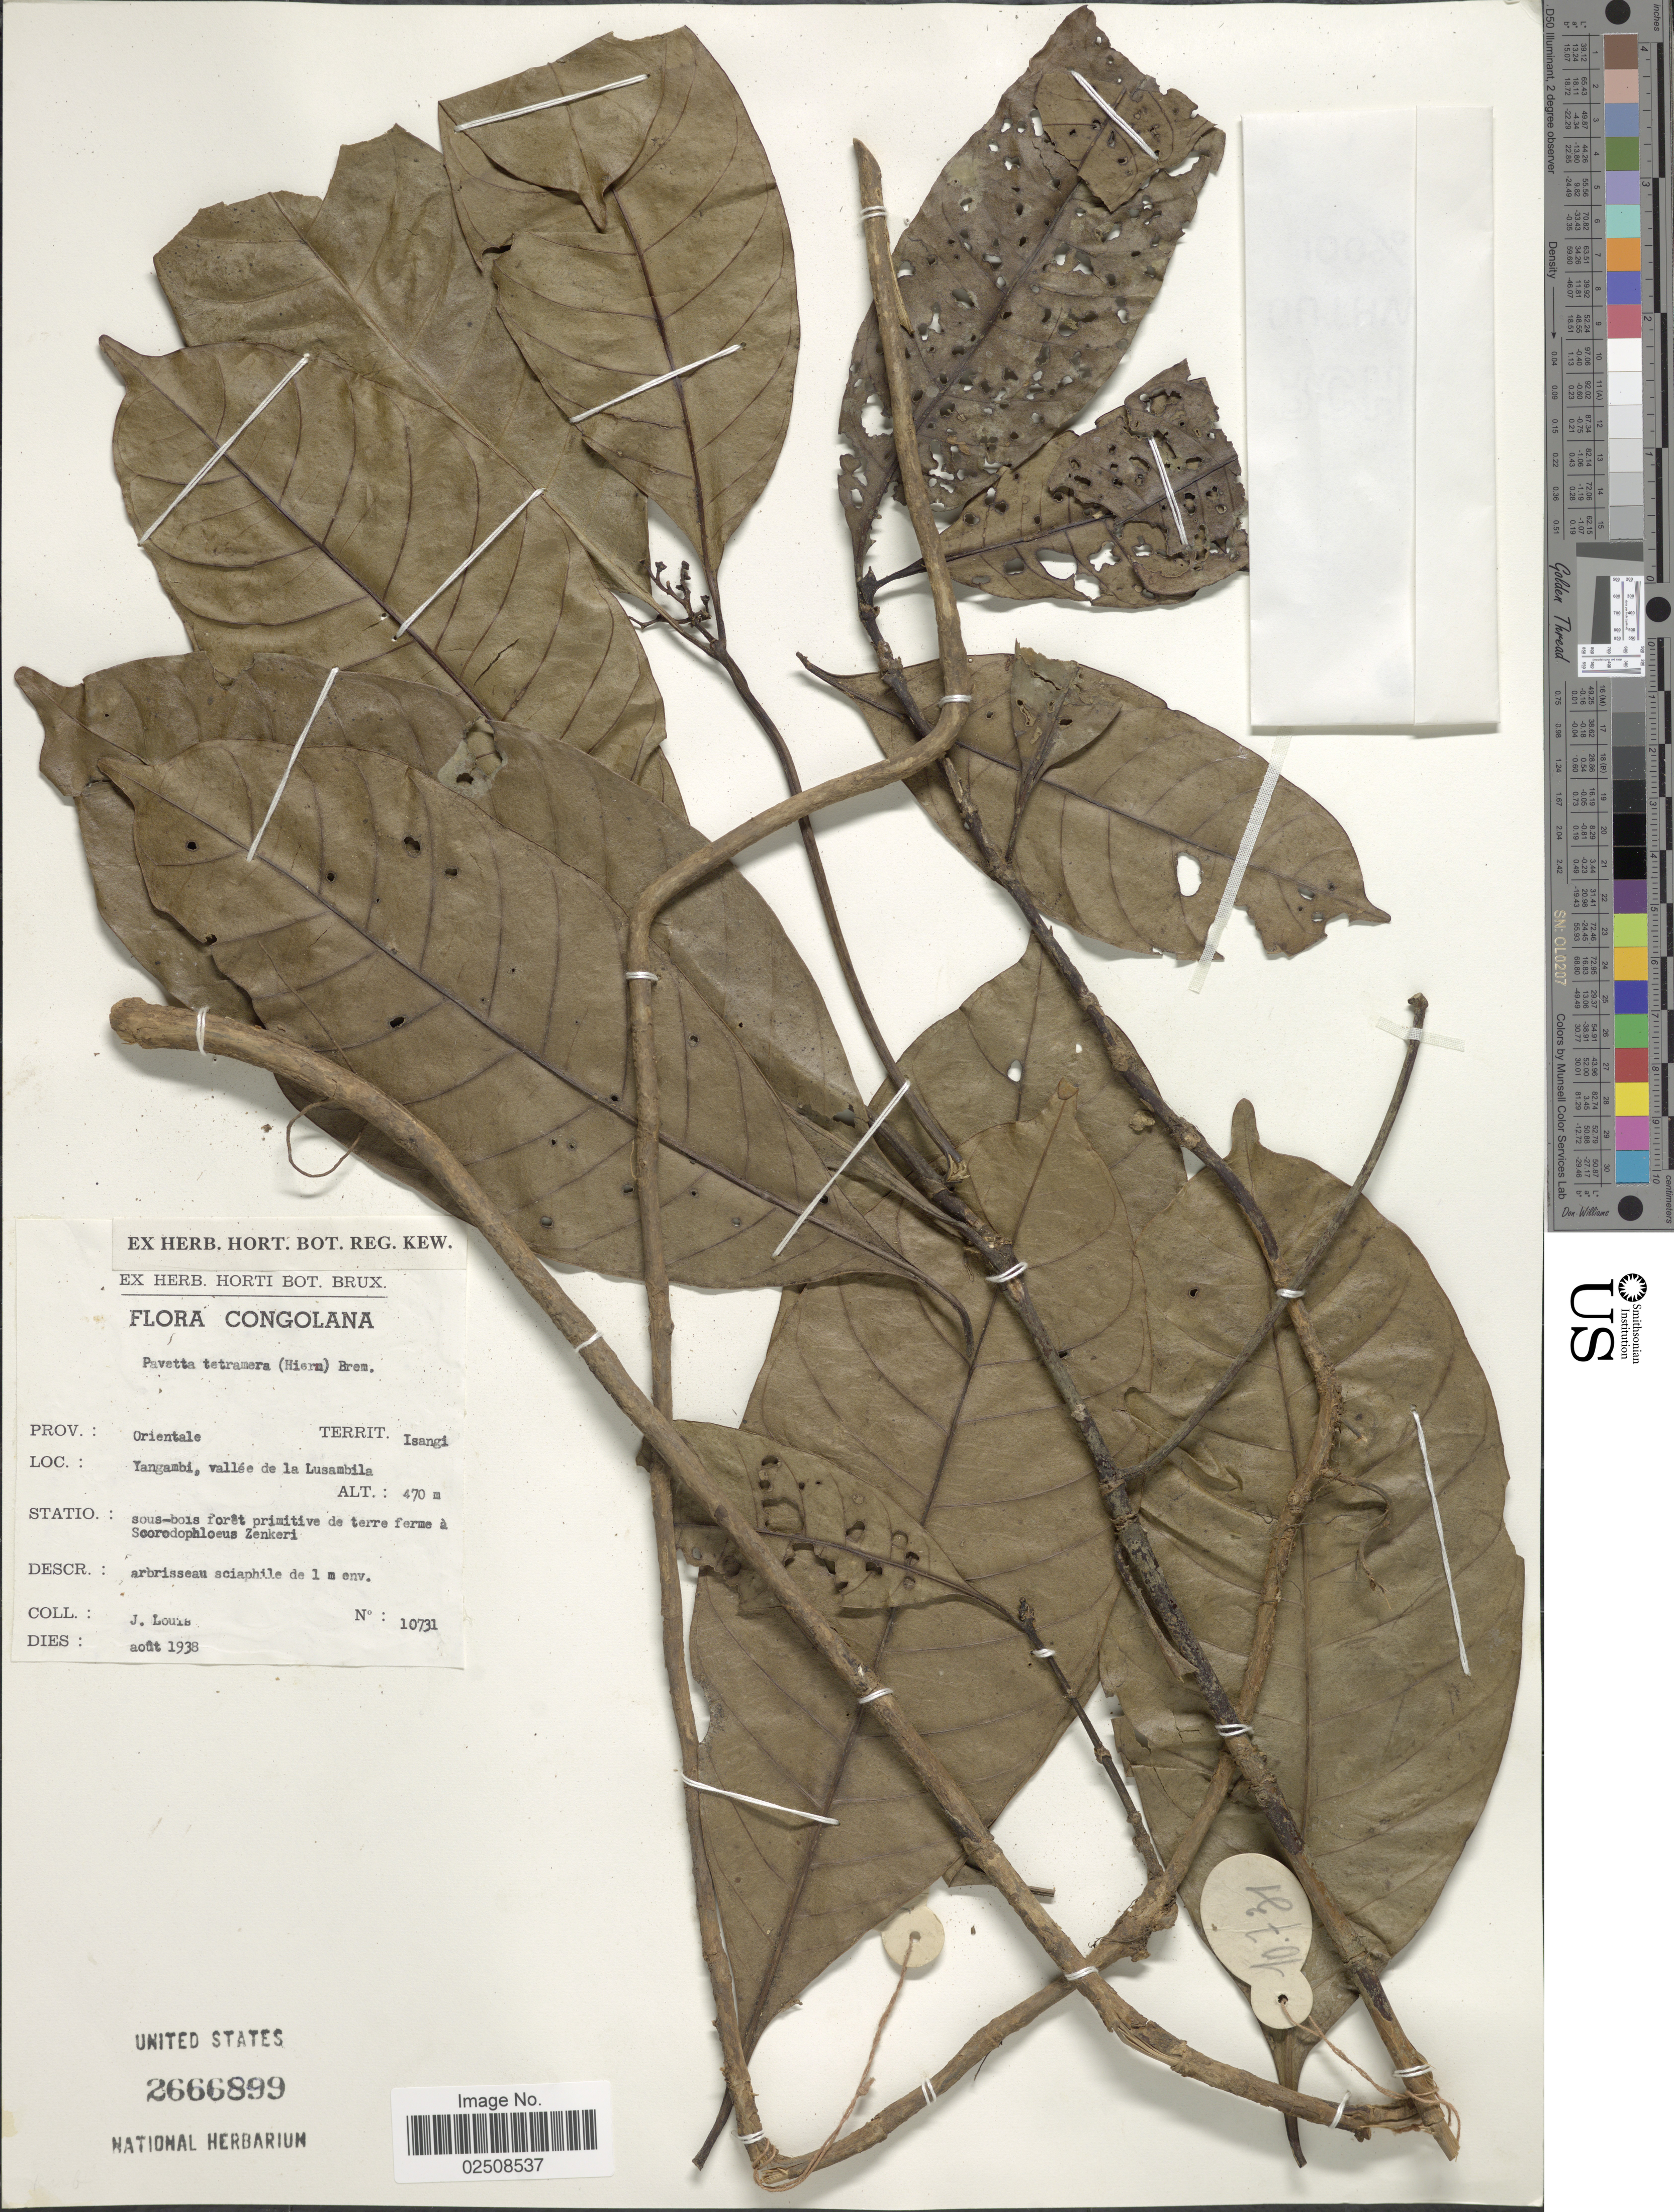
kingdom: Plantae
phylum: Tracheophyta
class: Magnoliopsida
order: Gentianales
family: Rubiaceae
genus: Pavetta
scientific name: Pavetta tetramera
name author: (Hiern) Bremek.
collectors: J. Louis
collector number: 10731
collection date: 1938-08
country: Congo, Democratic Republic of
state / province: Tshopo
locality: Congolana. Orientale. Isangi. Yangambi, vallee de la Lusambila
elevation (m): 470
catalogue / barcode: US 2666899